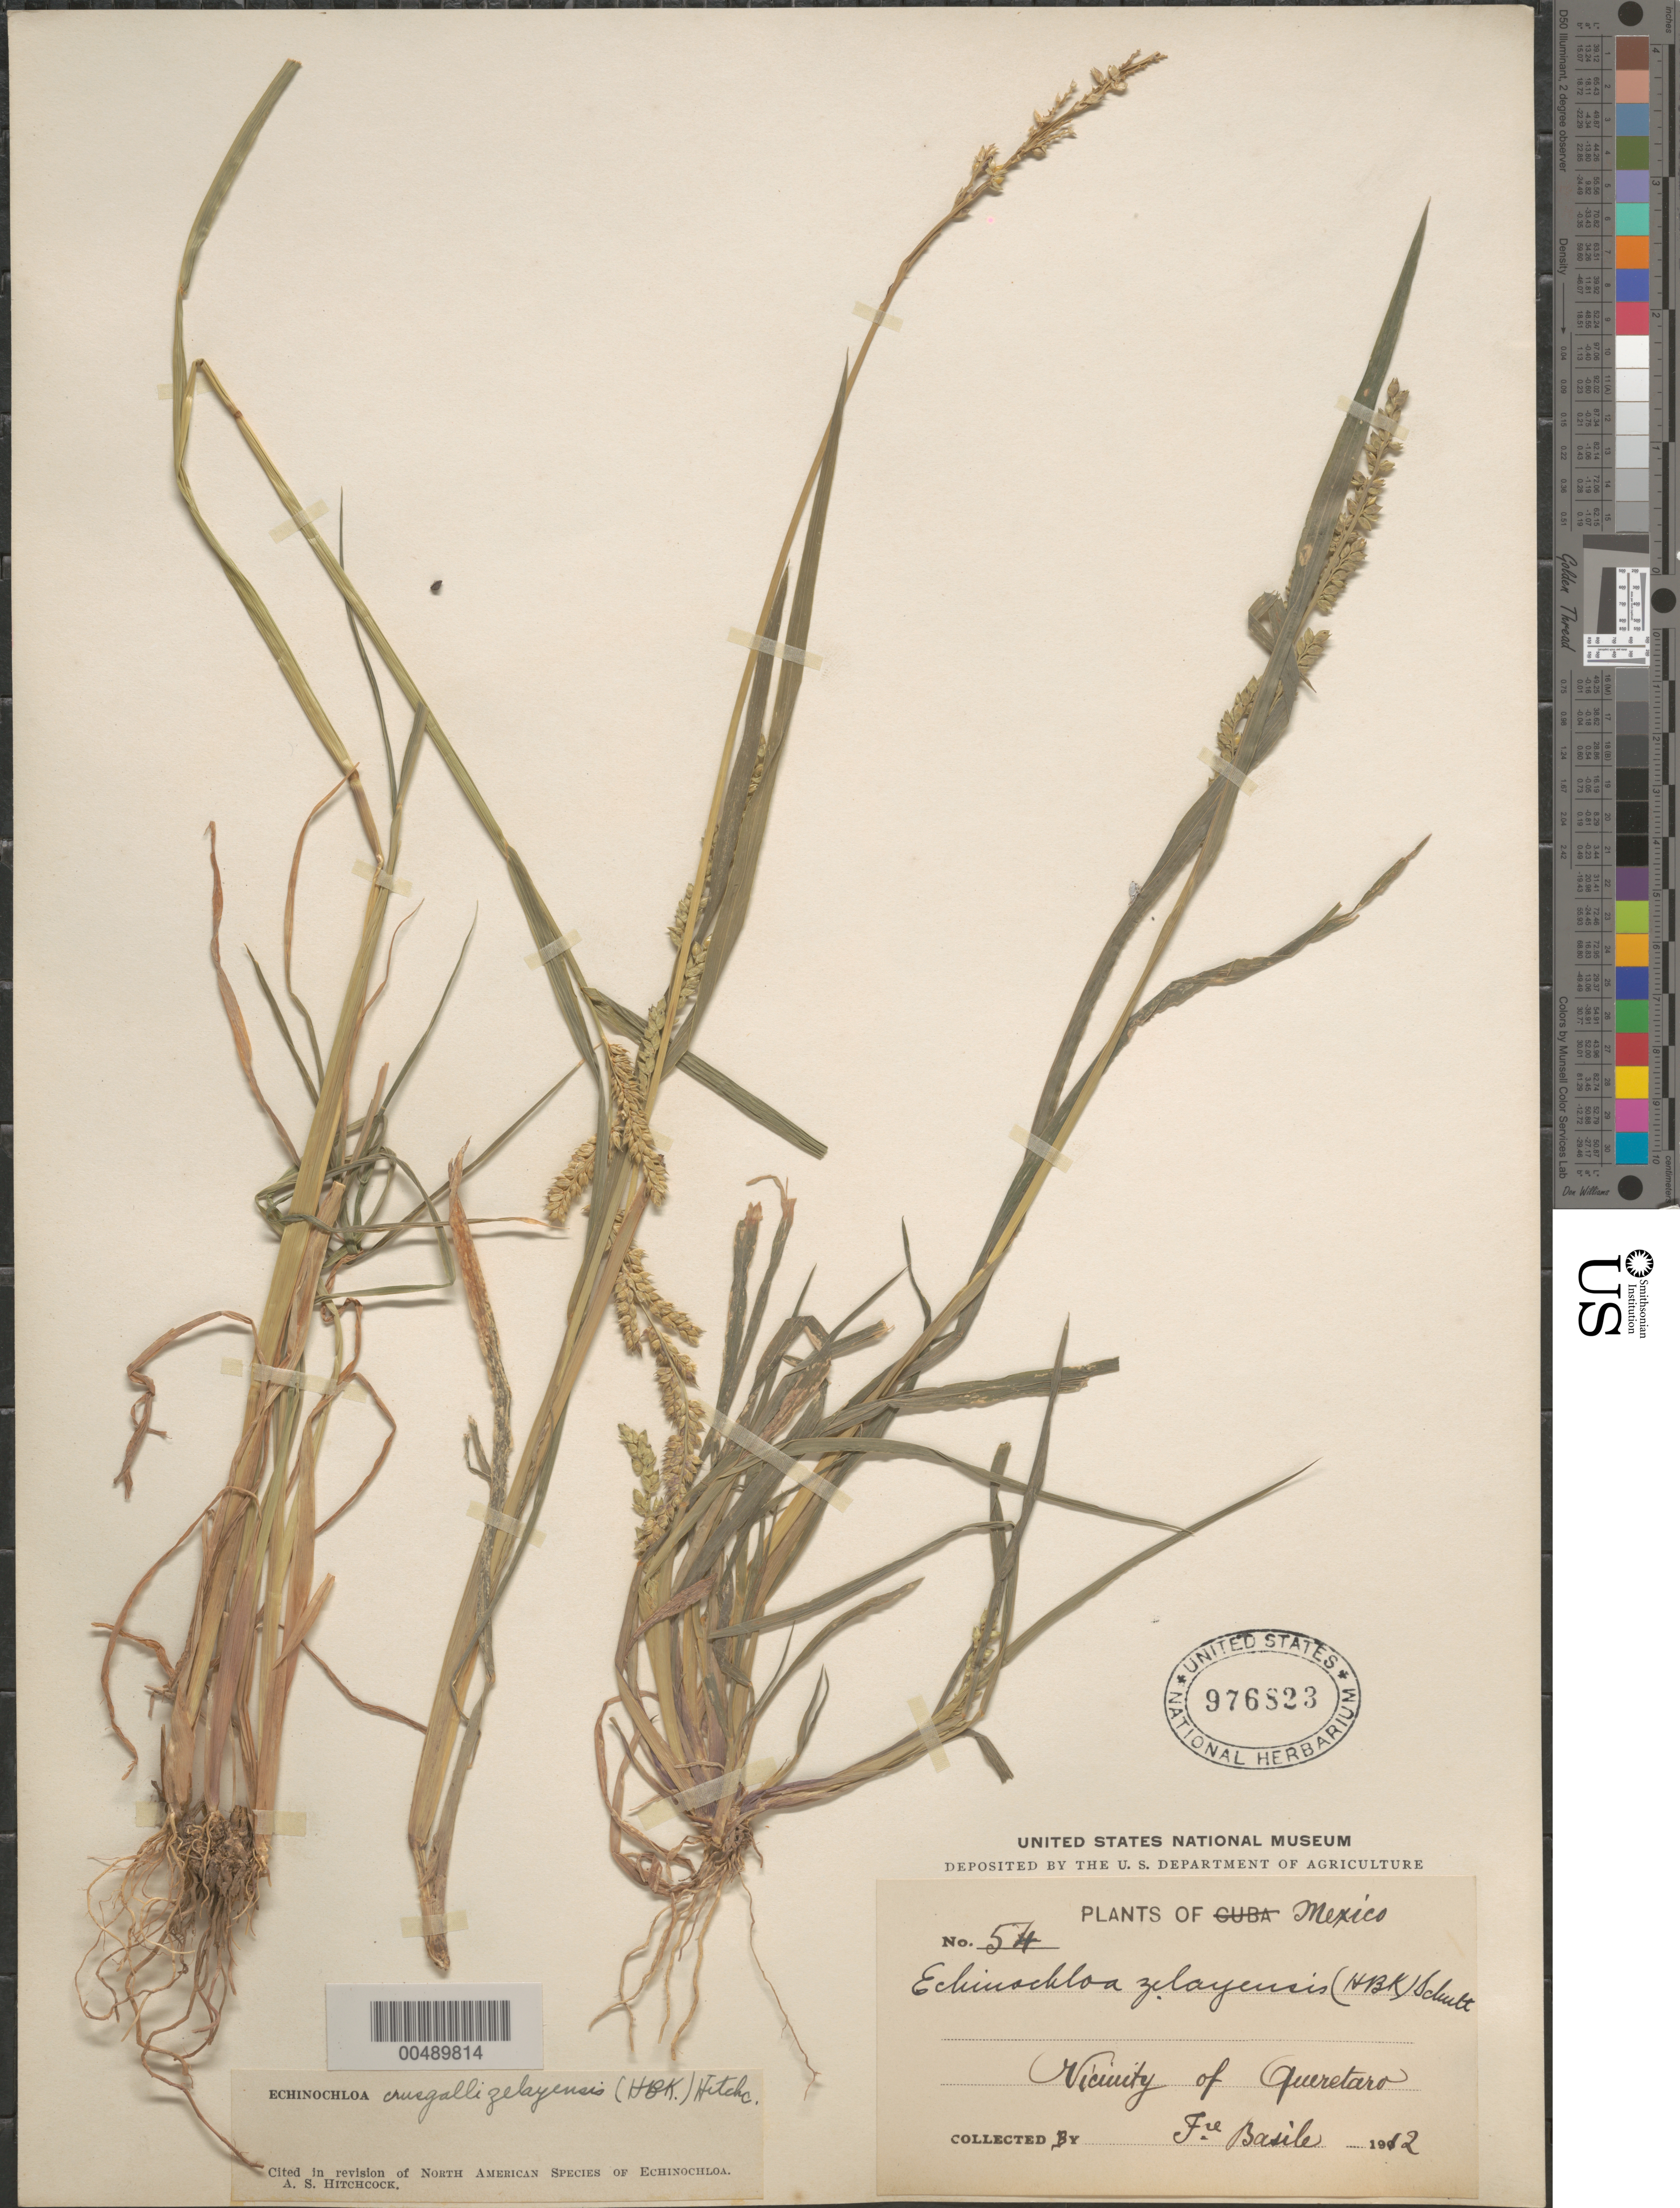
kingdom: Plantae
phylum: Tracheophyta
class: Liliopsida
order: Poales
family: Poaceae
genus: Echinochloa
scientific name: Echinochloa crus-galli var. zelayensis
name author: (Kunth) Hitchc.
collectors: Bro. Basile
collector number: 54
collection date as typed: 1912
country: Mexico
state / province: Querétaro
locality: Vicinity of Querétaro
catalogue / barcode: US 976823